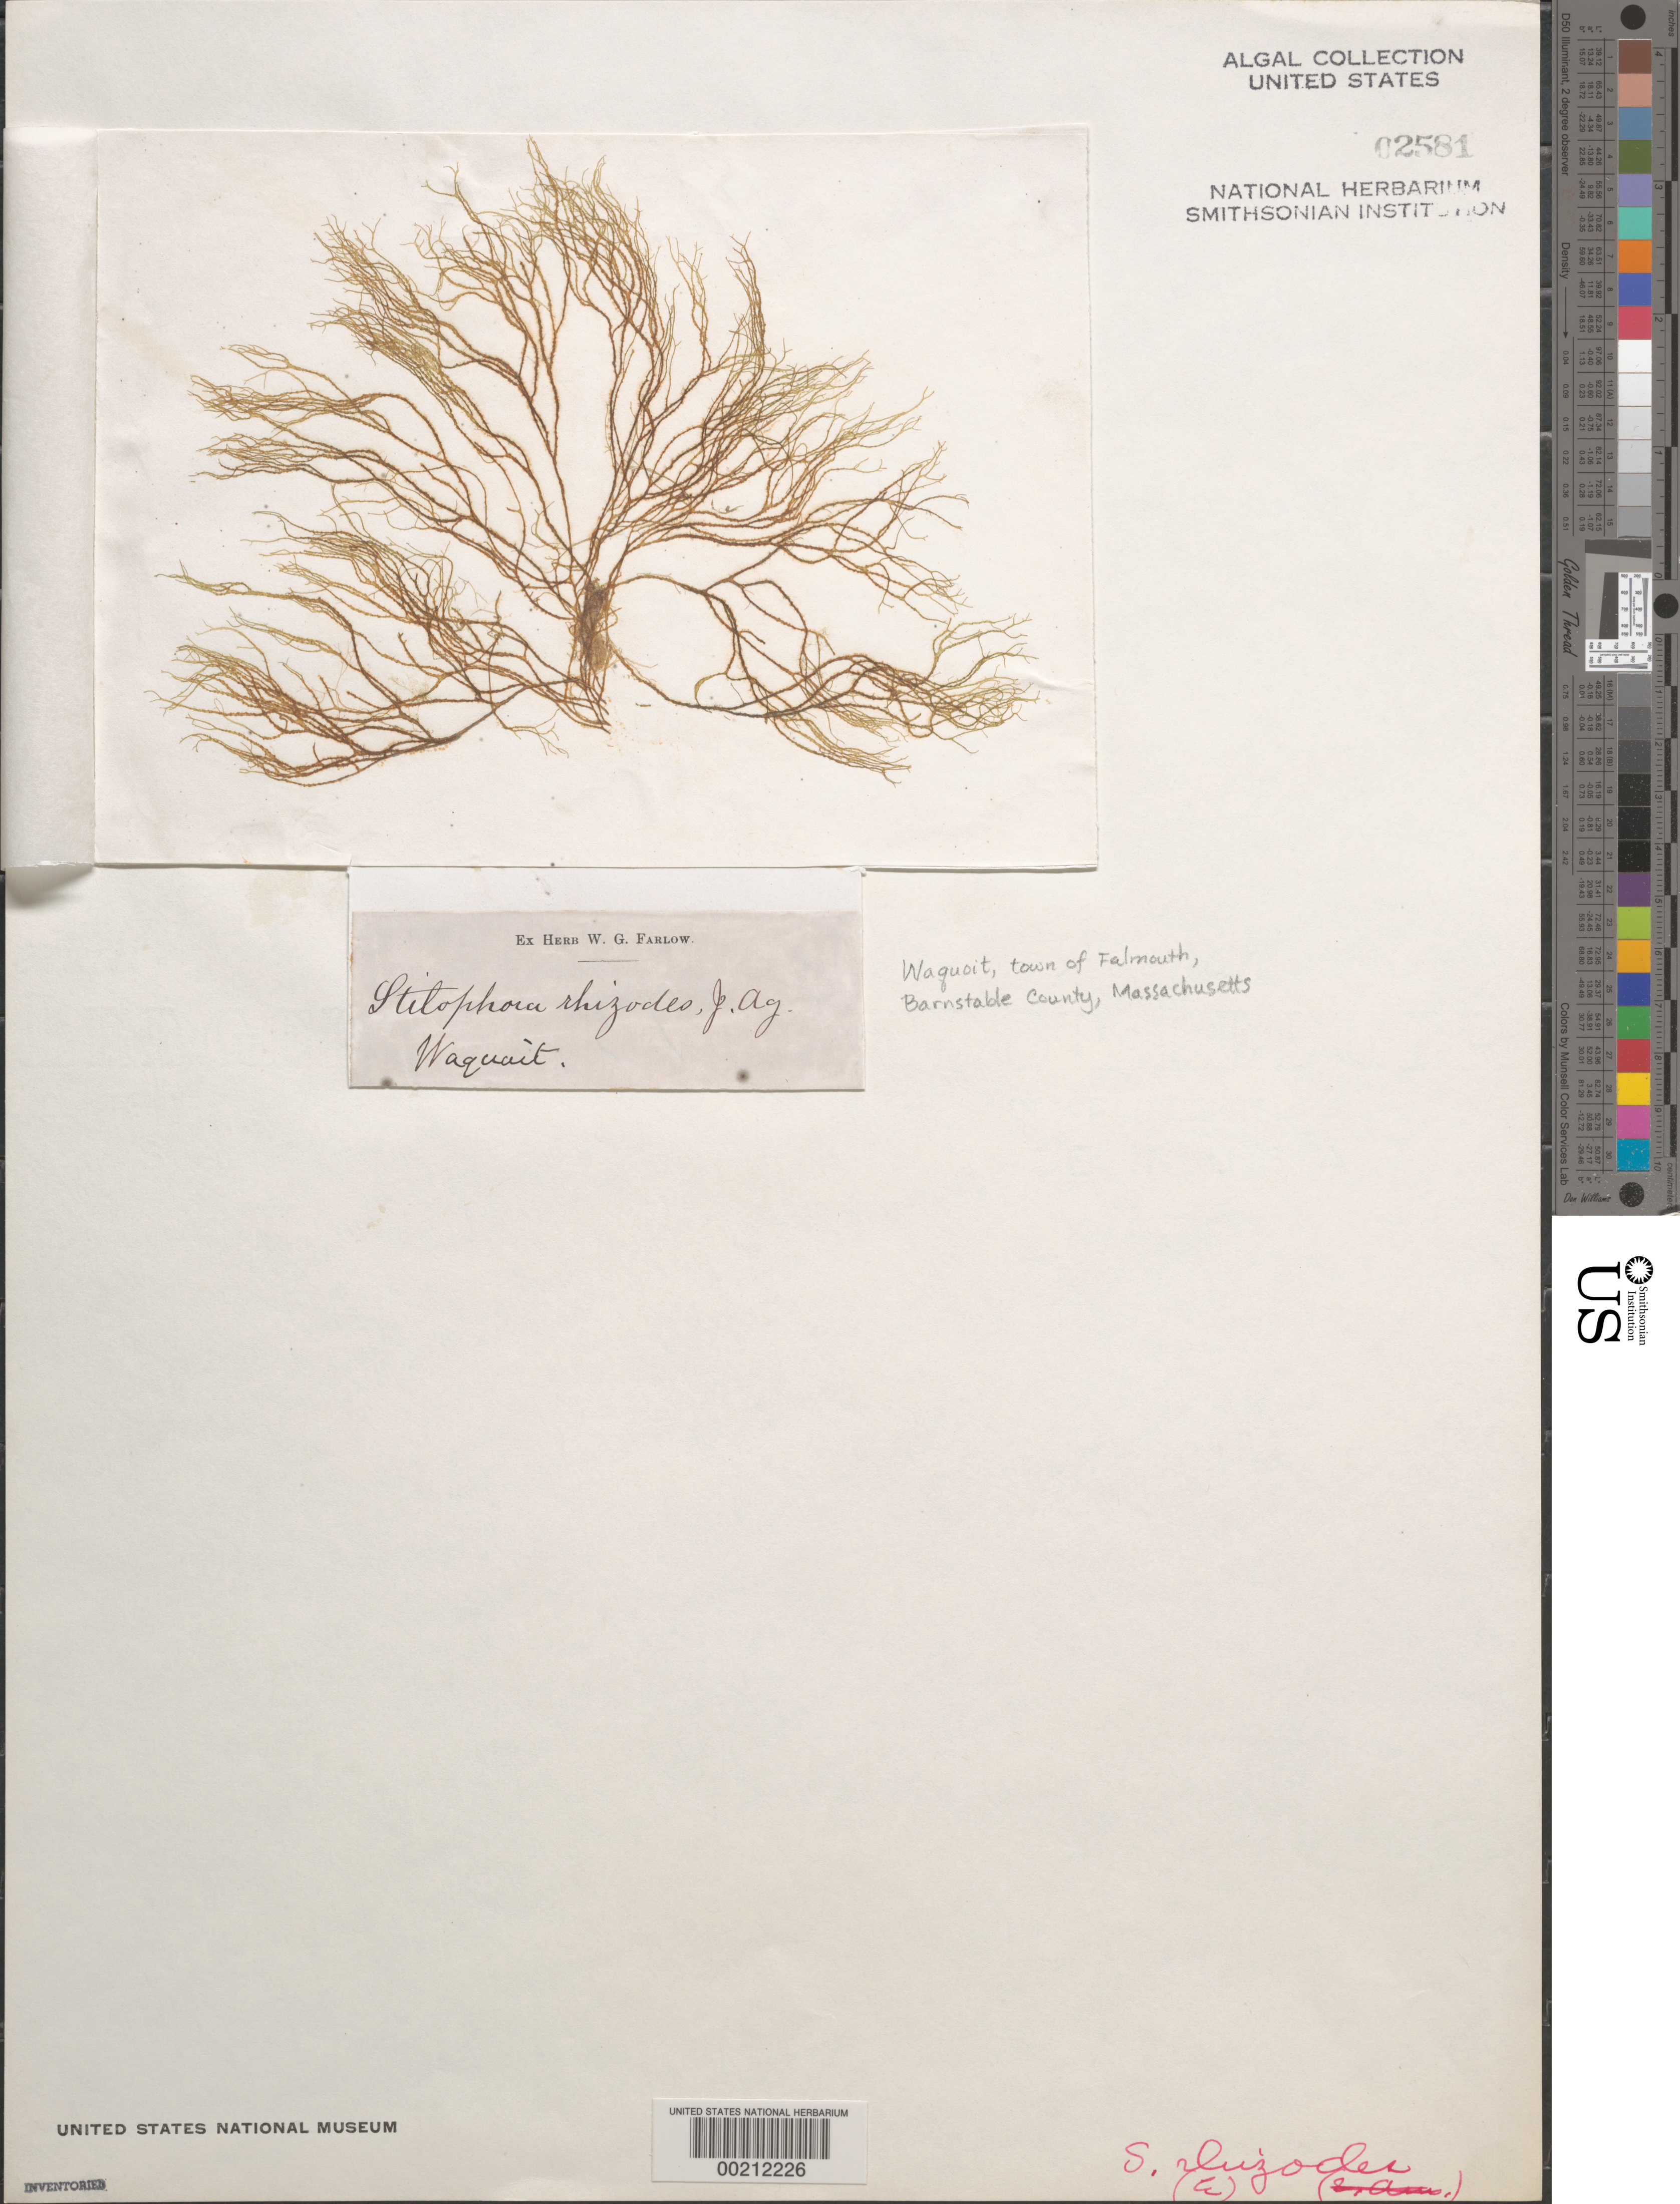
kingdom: Chromista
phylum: Ochrophyta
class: Phaeophyceae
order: Ectocarpales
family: Chordariaceae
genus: Stilophora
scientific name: Stilophora tenella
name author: (Esper) P.C. Silva in P.C. Silva et al.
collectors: W. Farlow (Herbarium)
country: United States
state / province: Massachusetts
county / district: Barnstable County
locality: Waquoit, Falmouth, Cape Cod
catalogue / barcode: US 2581